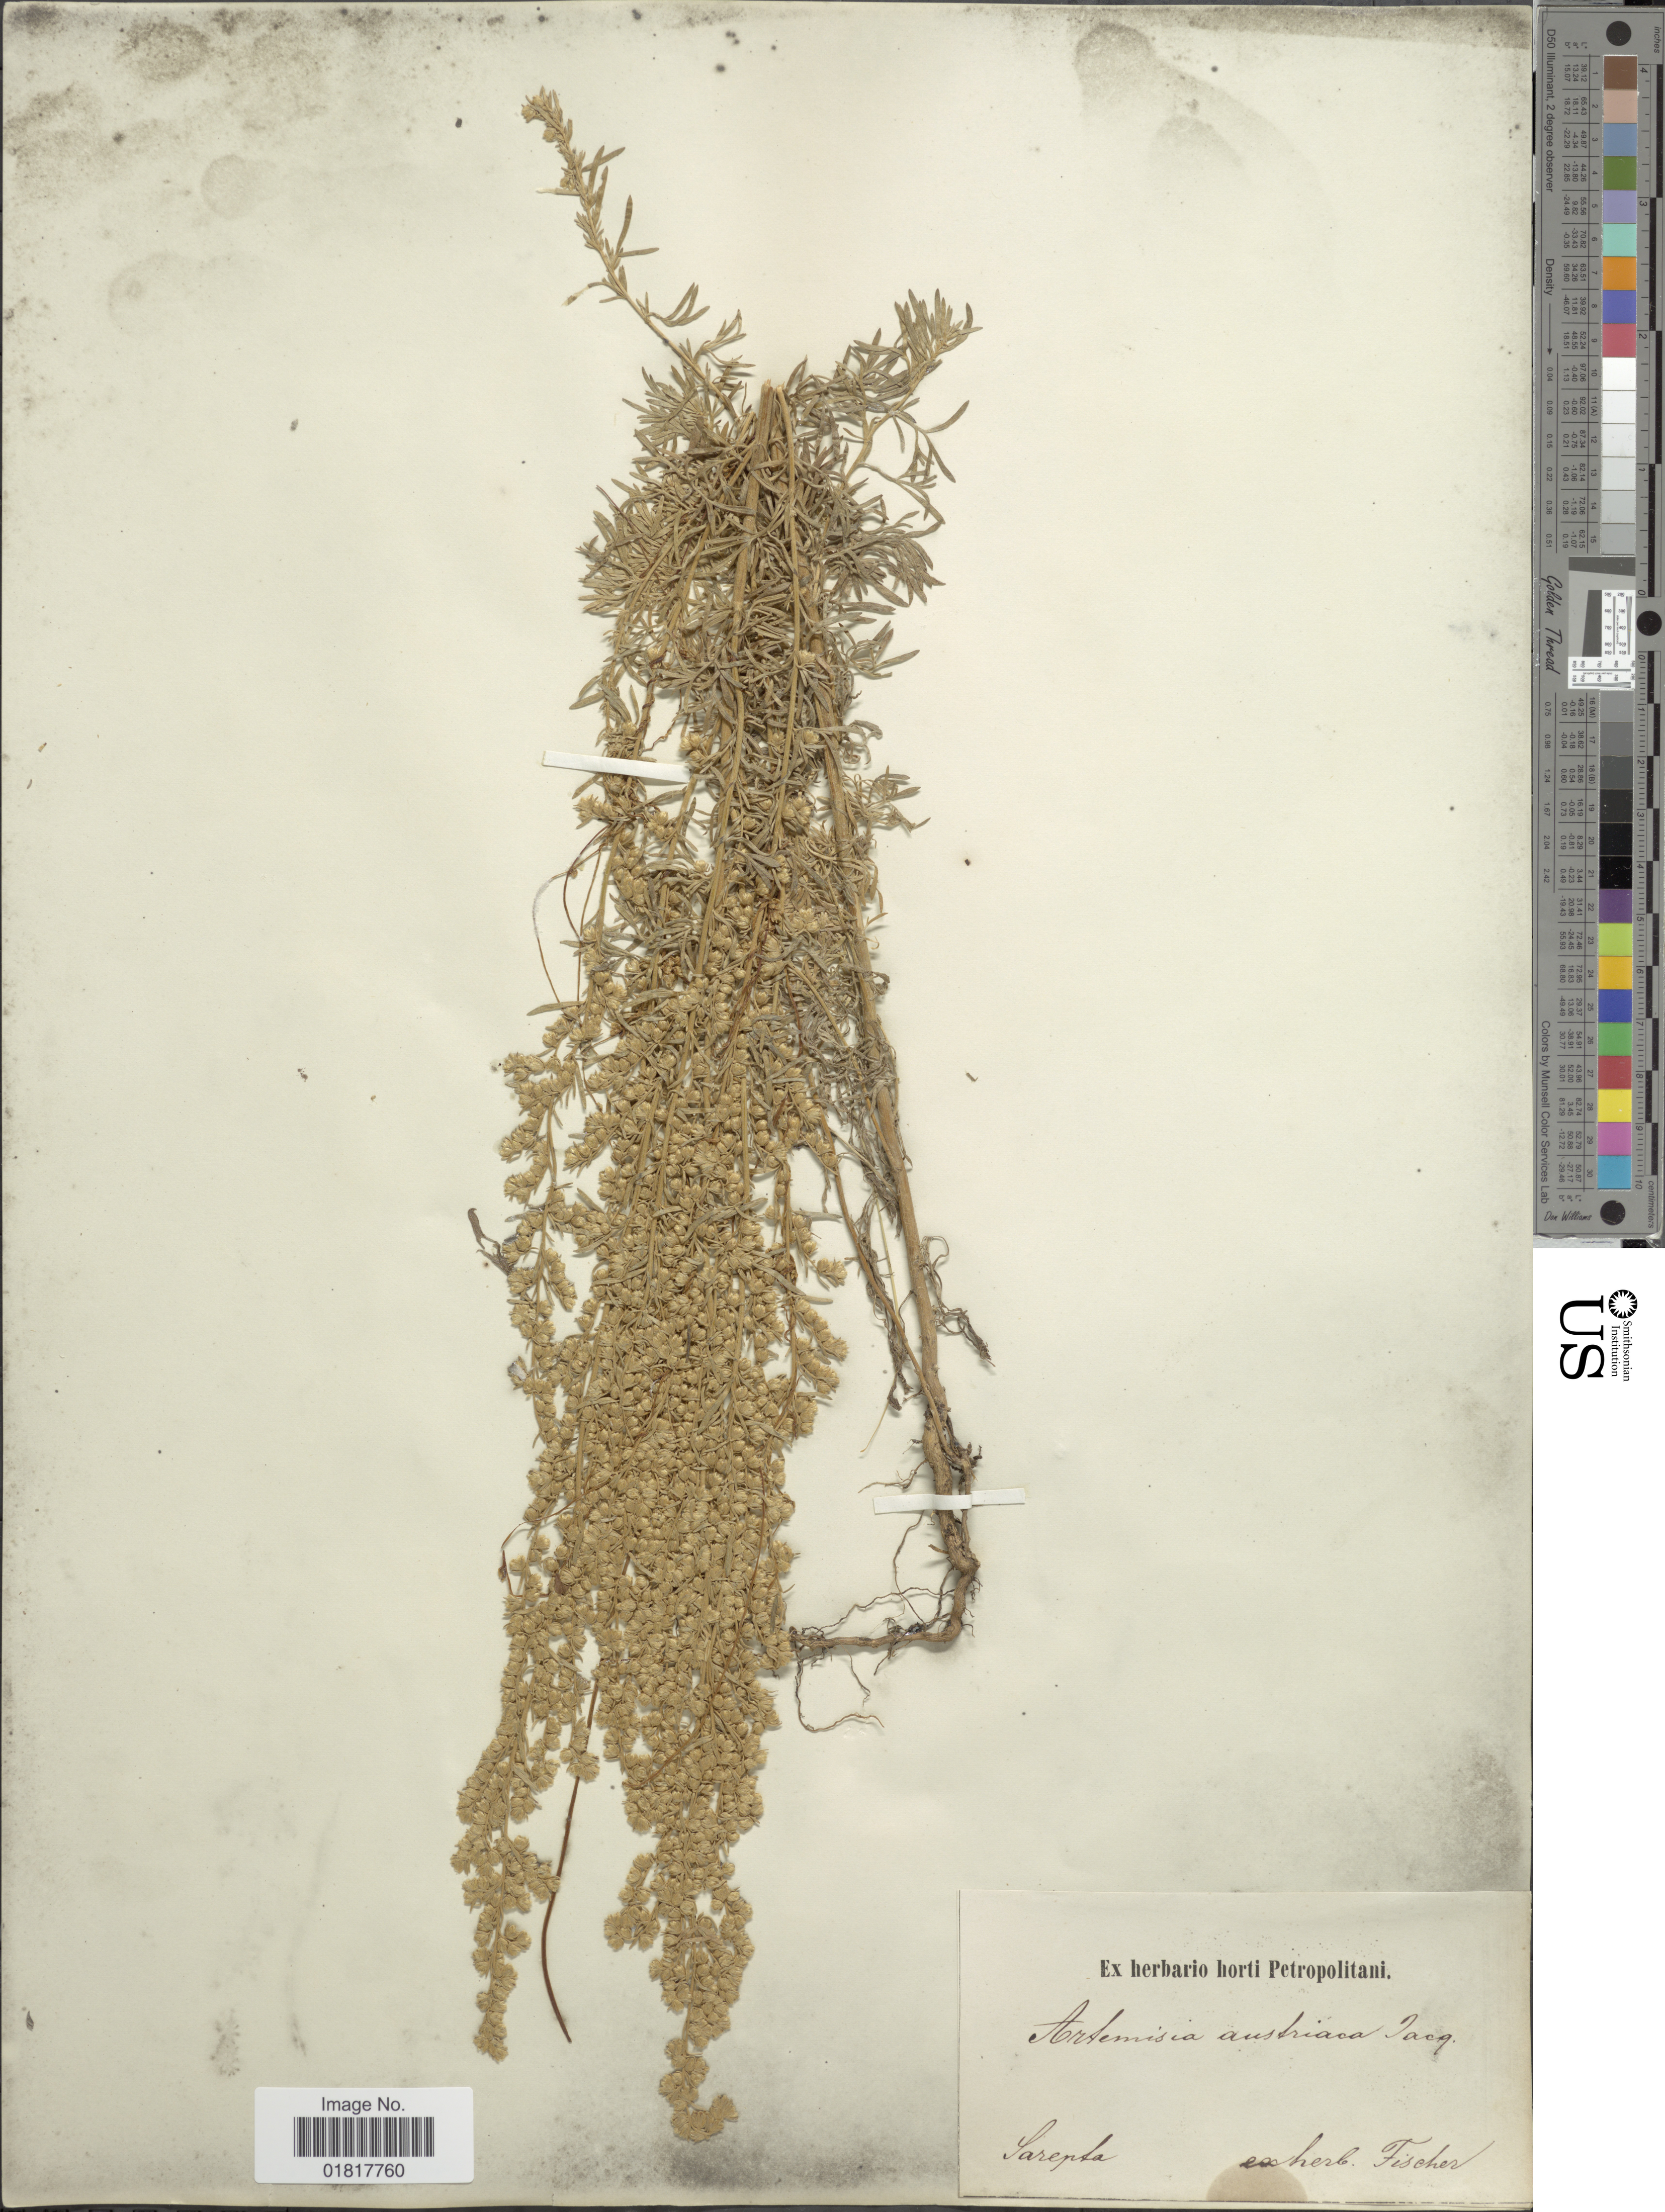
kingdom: Plantae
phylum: Tracheophyta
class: Magnoliopsida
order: Asterales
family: Asteraceae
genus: Artemisia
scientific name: Artemisia austriaca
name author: Jacq.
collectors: ex Herb. Fischer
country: Russian Federation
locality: Sarepta